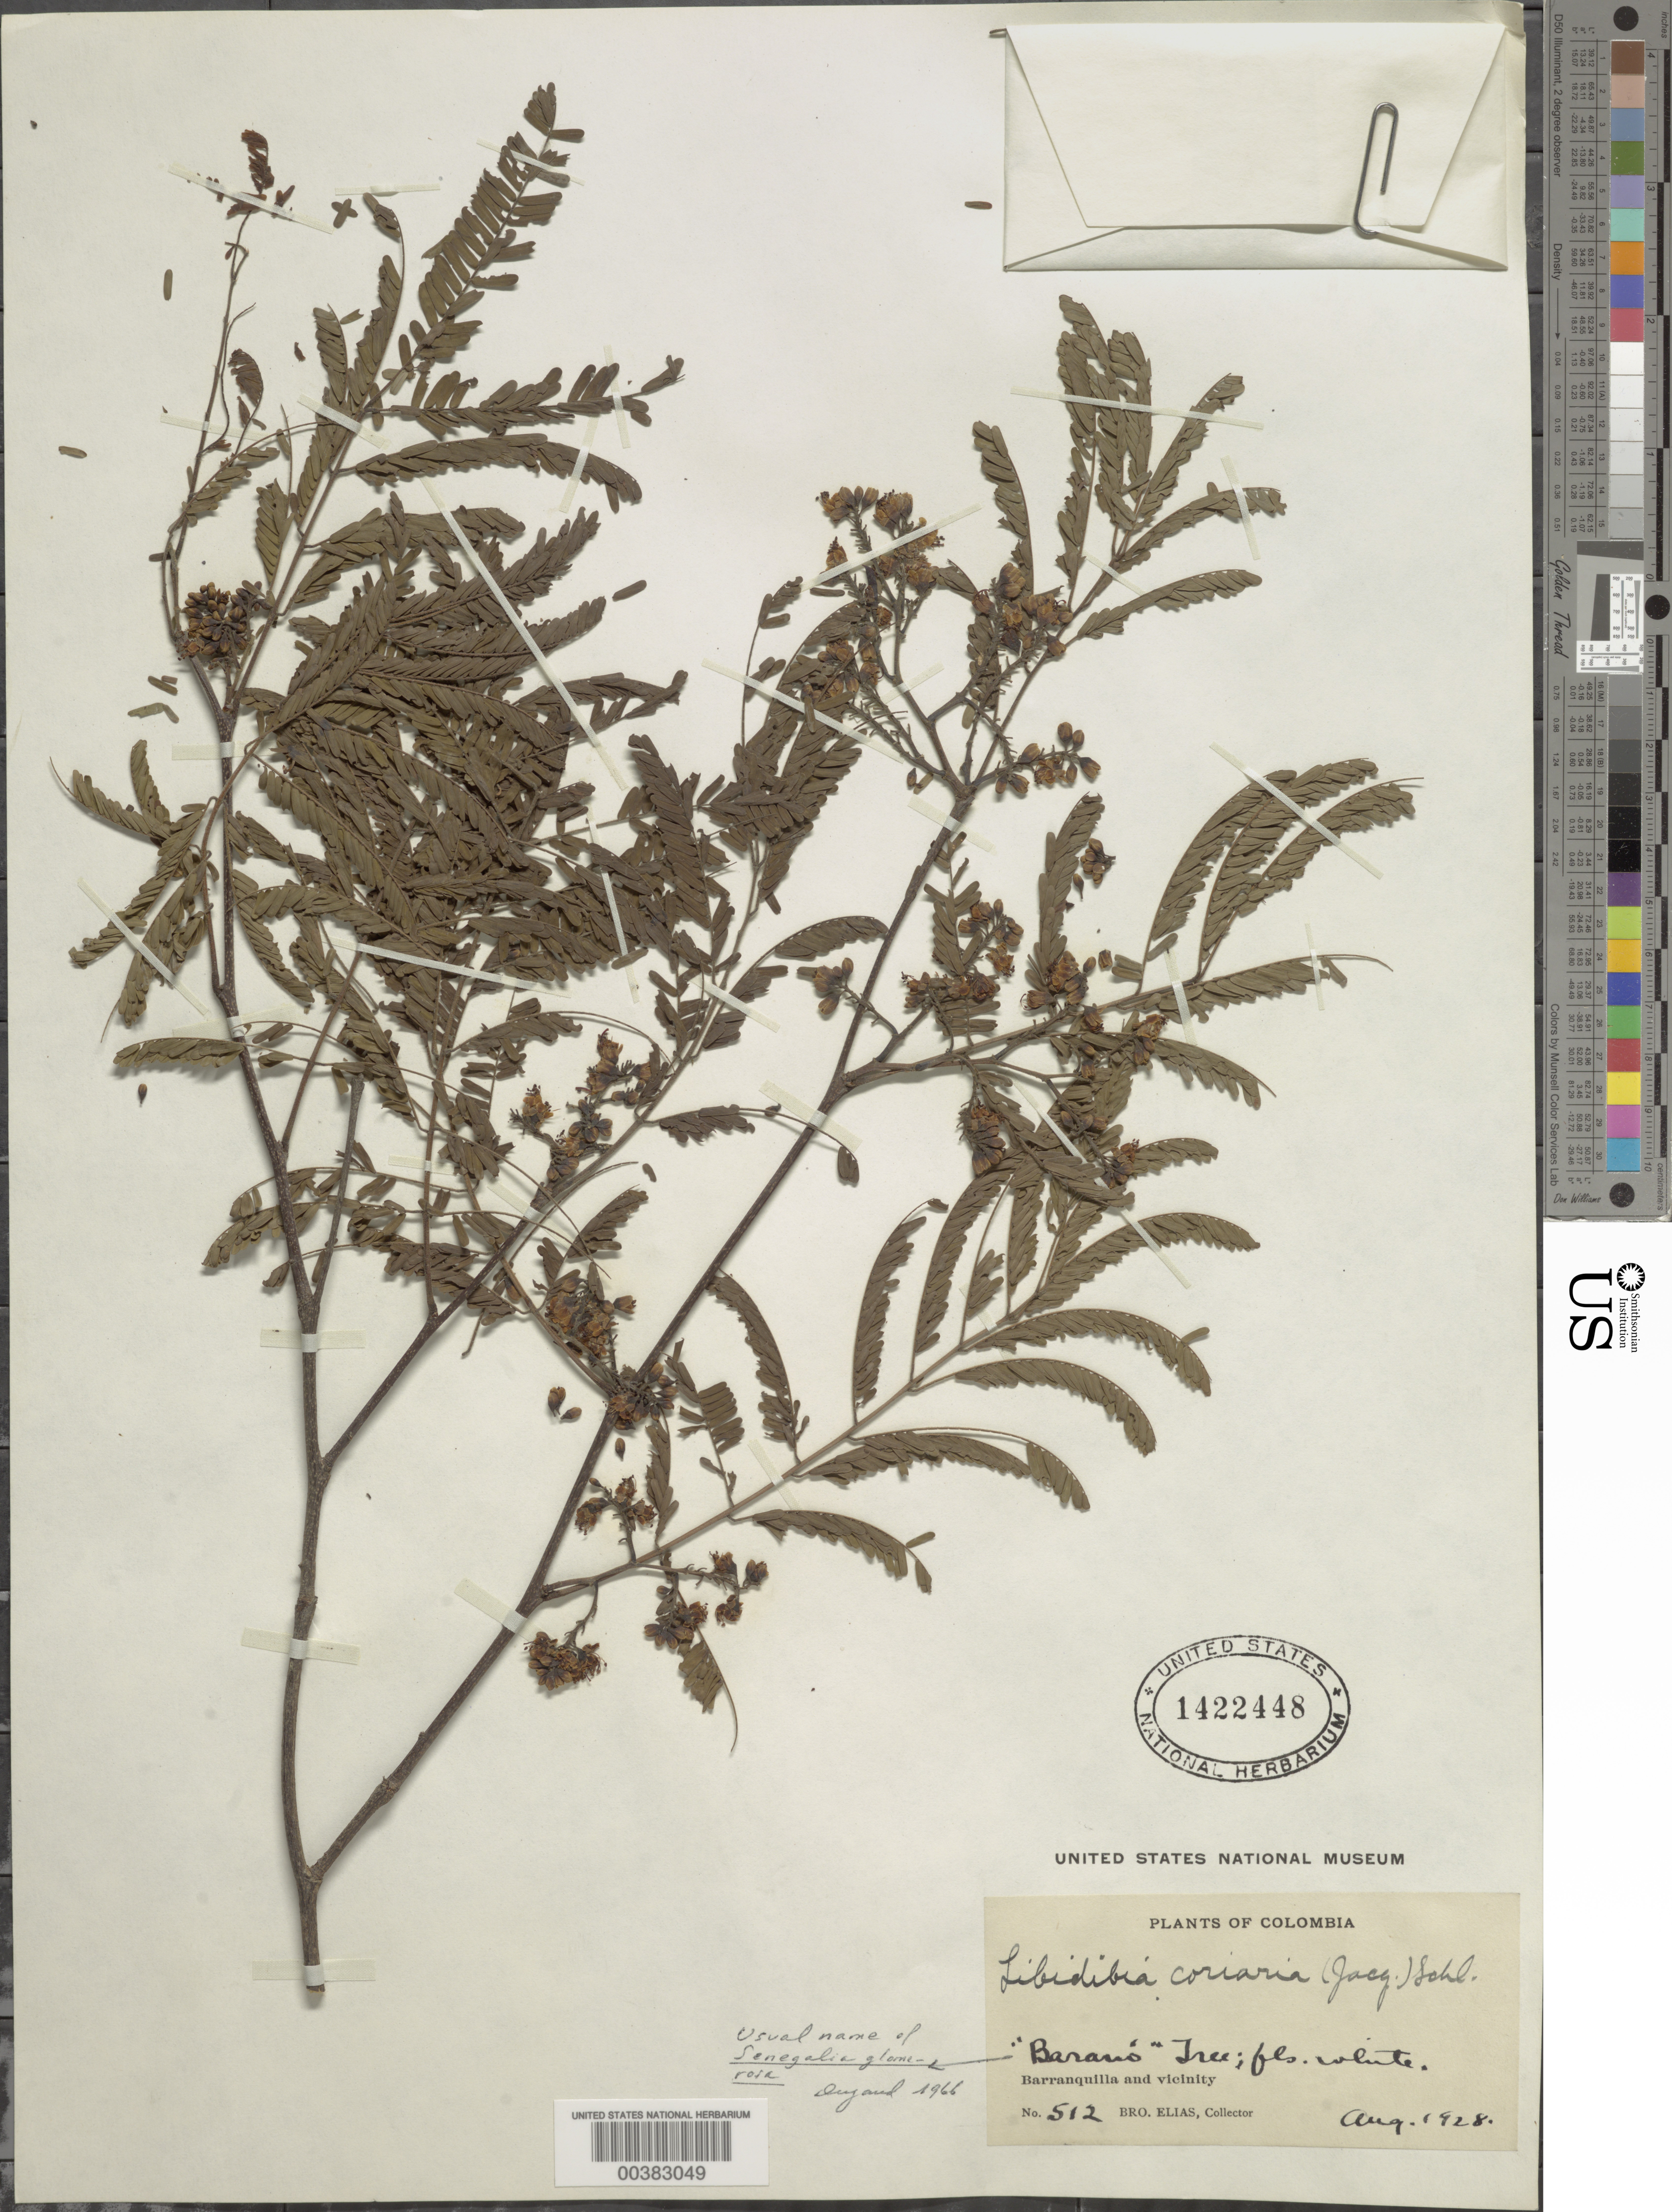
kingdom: Plantae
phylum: Tracheophyta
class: Magnoliopsida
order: Fabales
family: Fabaceae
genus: Libidibia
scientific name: Libidibia coriaria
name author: (Jacq.) Schltdl.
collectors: Bro. Elias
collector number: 512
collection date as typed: Aug 1928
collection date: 1928-08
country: Colombia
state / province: Atlántico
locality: Barranquilla and vicinity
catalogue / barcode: US 1422448